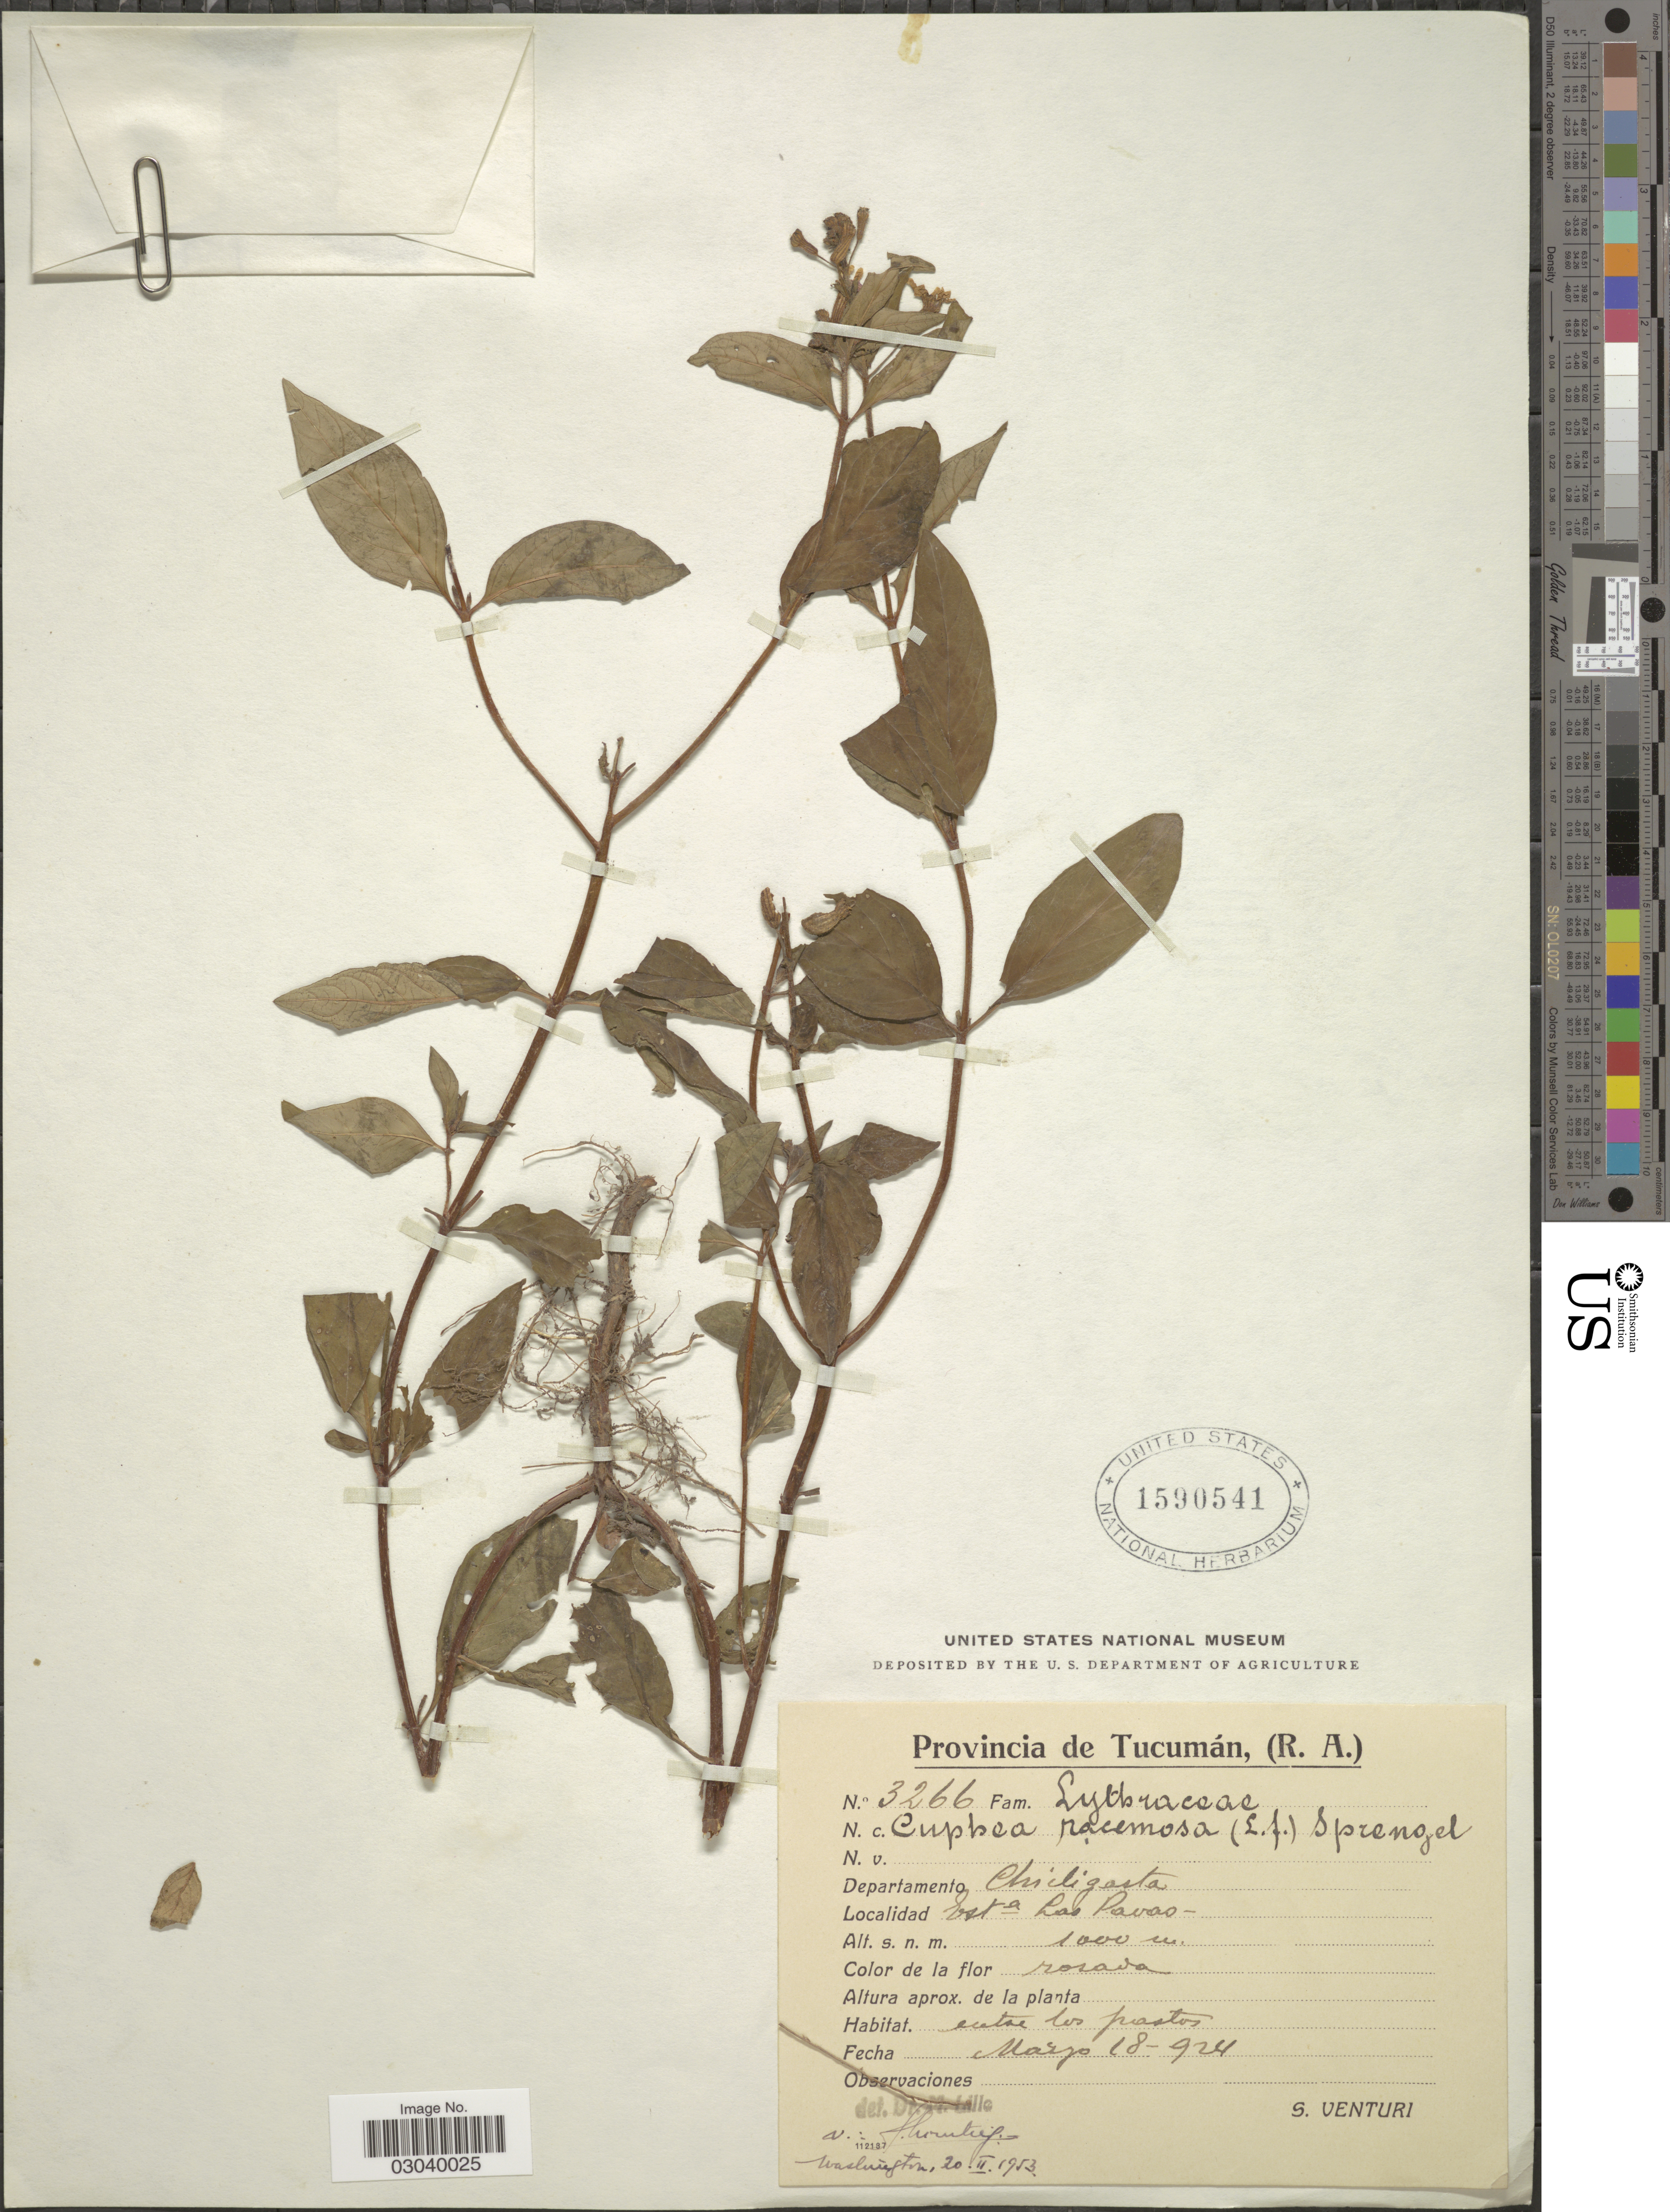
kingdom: Plantae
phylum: Tracheophyta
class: Magnoliopsida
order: Myrtales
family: Lythraceae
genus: Cuphea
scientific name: Cuphea racemosa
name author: (L. f.) Spreng.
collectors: S. Venturi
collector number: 3266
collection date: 1924-03-18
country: Argentina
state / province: Tucuman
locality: Departamento Chicligasta, Est Las Pavas.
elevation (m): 1000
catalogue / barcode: US 1590541